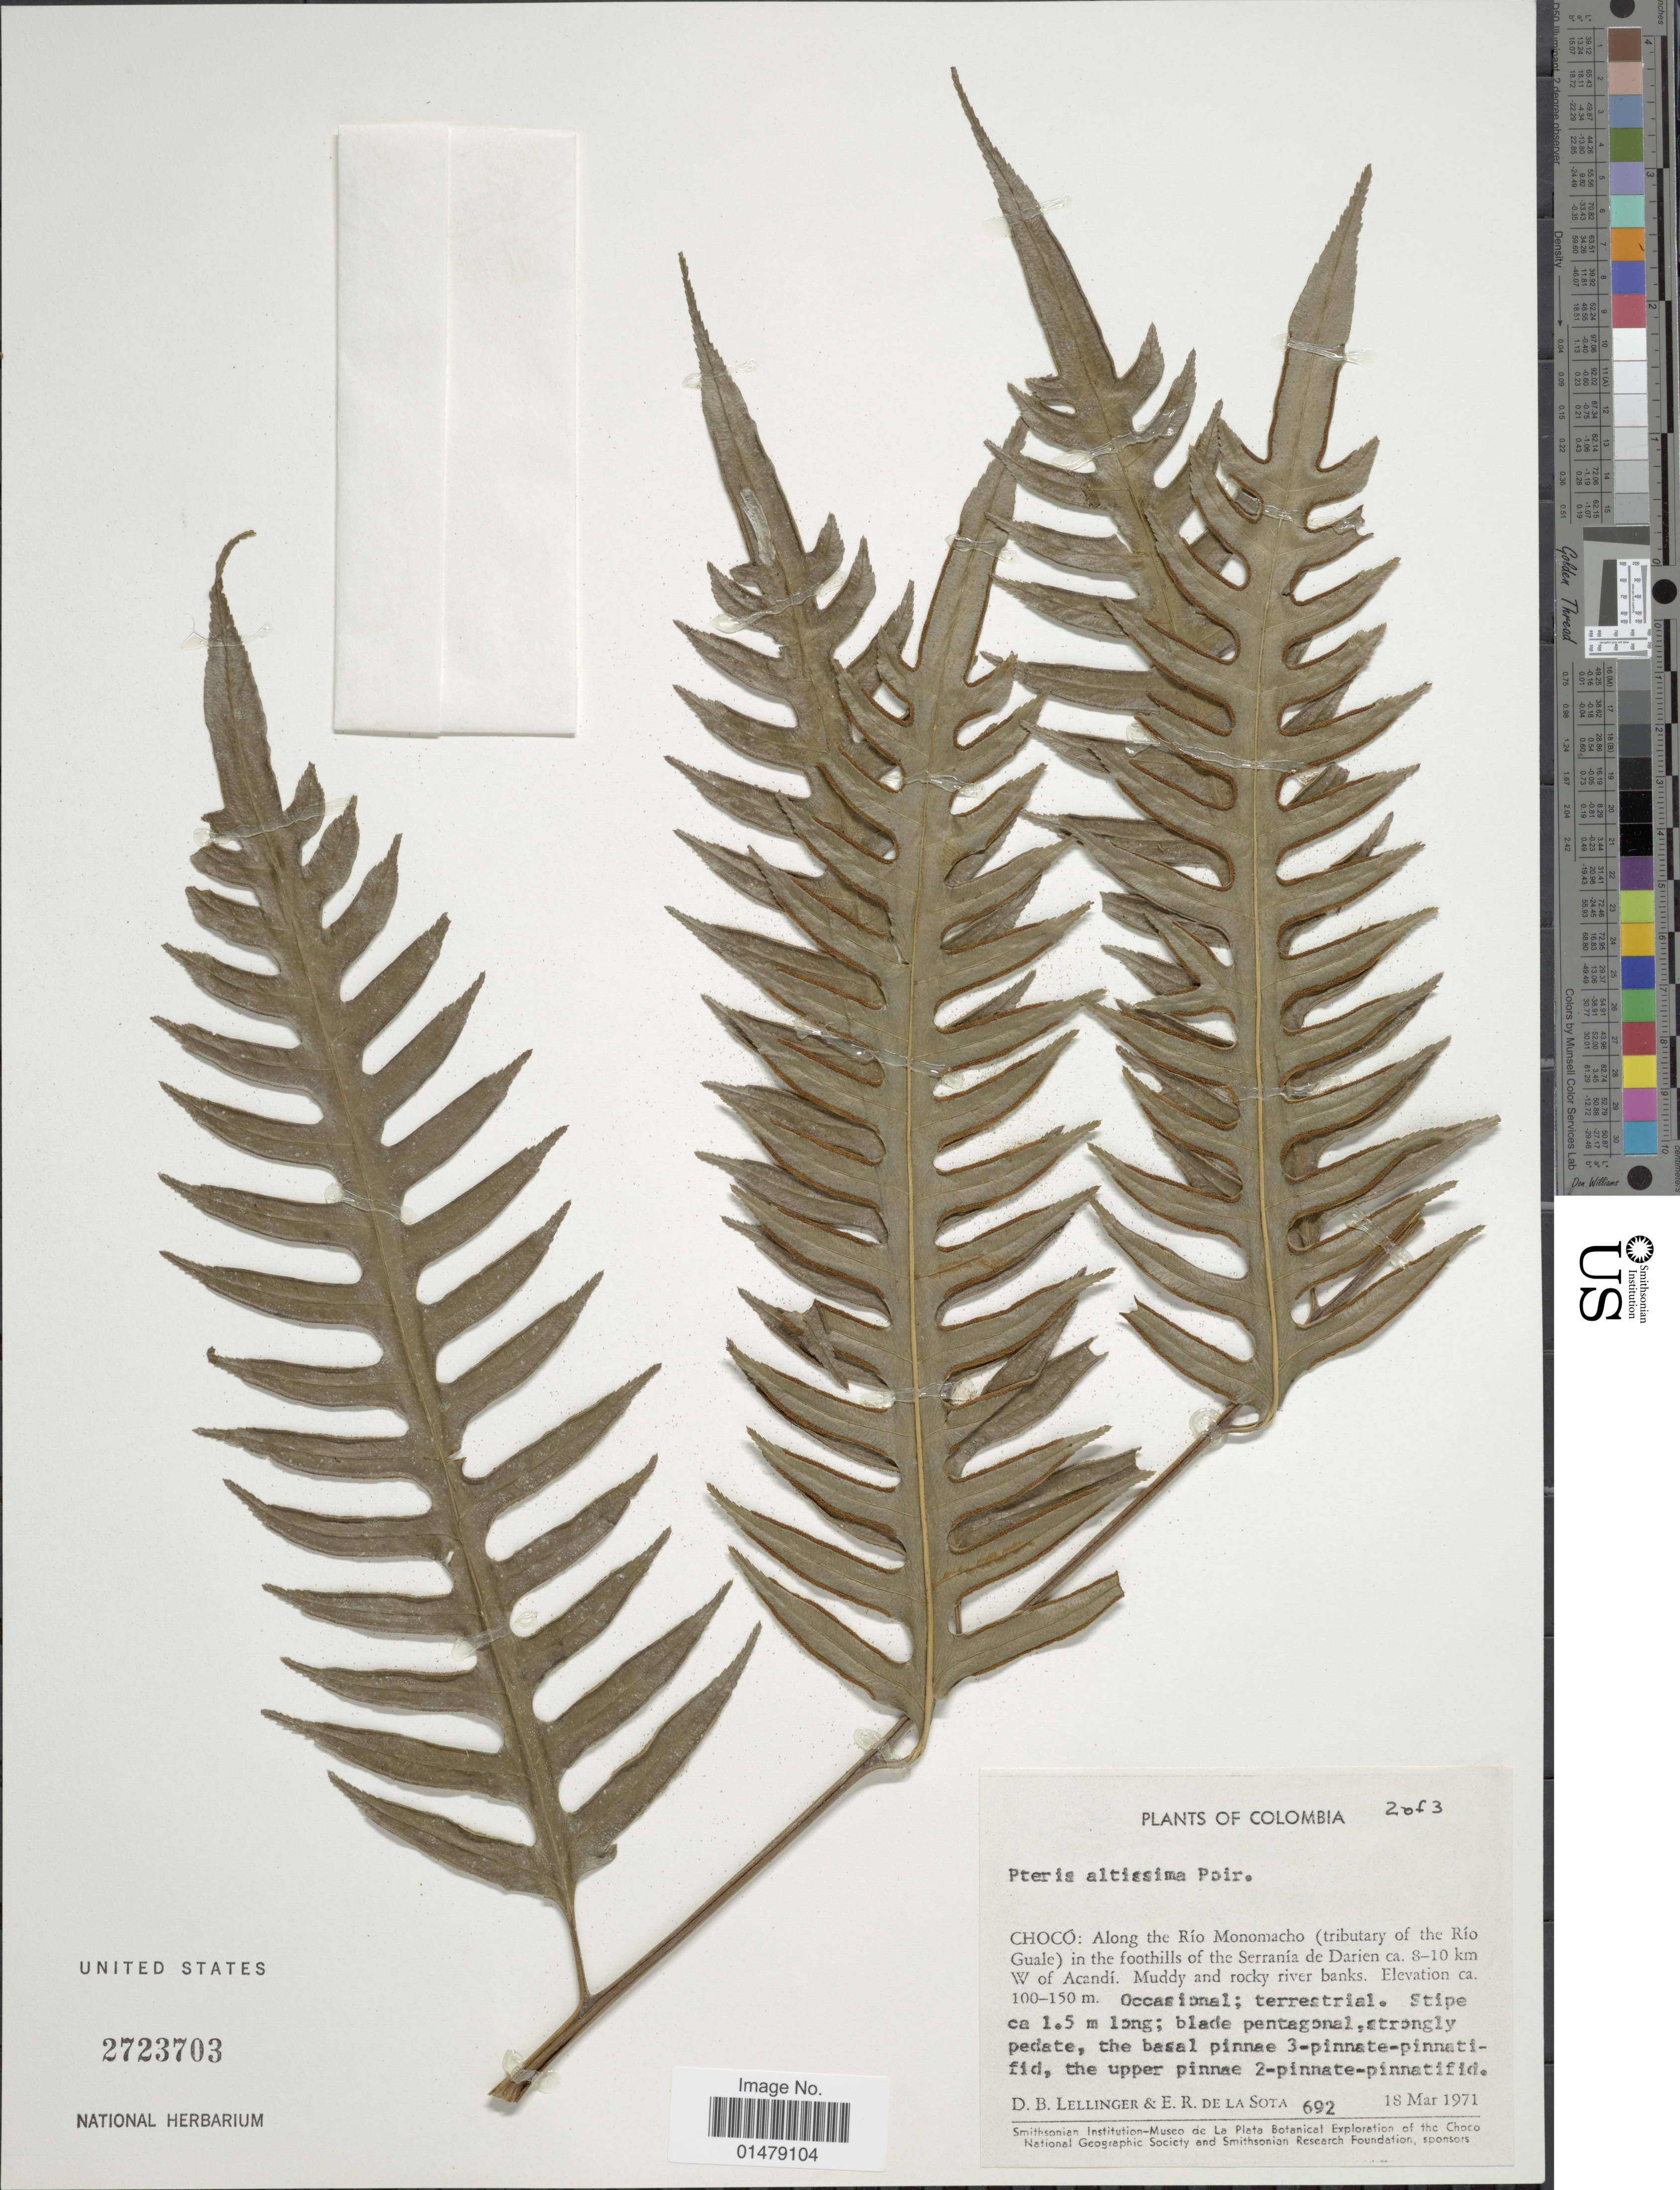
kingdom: Plantae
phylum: Tracheophyta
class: Polypodiopsida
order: Polypodiales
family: Pteridaceae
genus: Pteris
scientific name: Pteris altissima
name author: Poir.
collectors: D. B. Lellinger & E. R. de la Sota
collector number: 692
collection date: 1971-03-18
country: Colombia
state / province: Chocó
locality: Along the Rio Monomacho (tributary of the Rio Guale) in the foothills of the Serrania de Darien ca. 8-10 km W of Acandi.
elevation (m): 100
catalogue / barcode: US 2723703